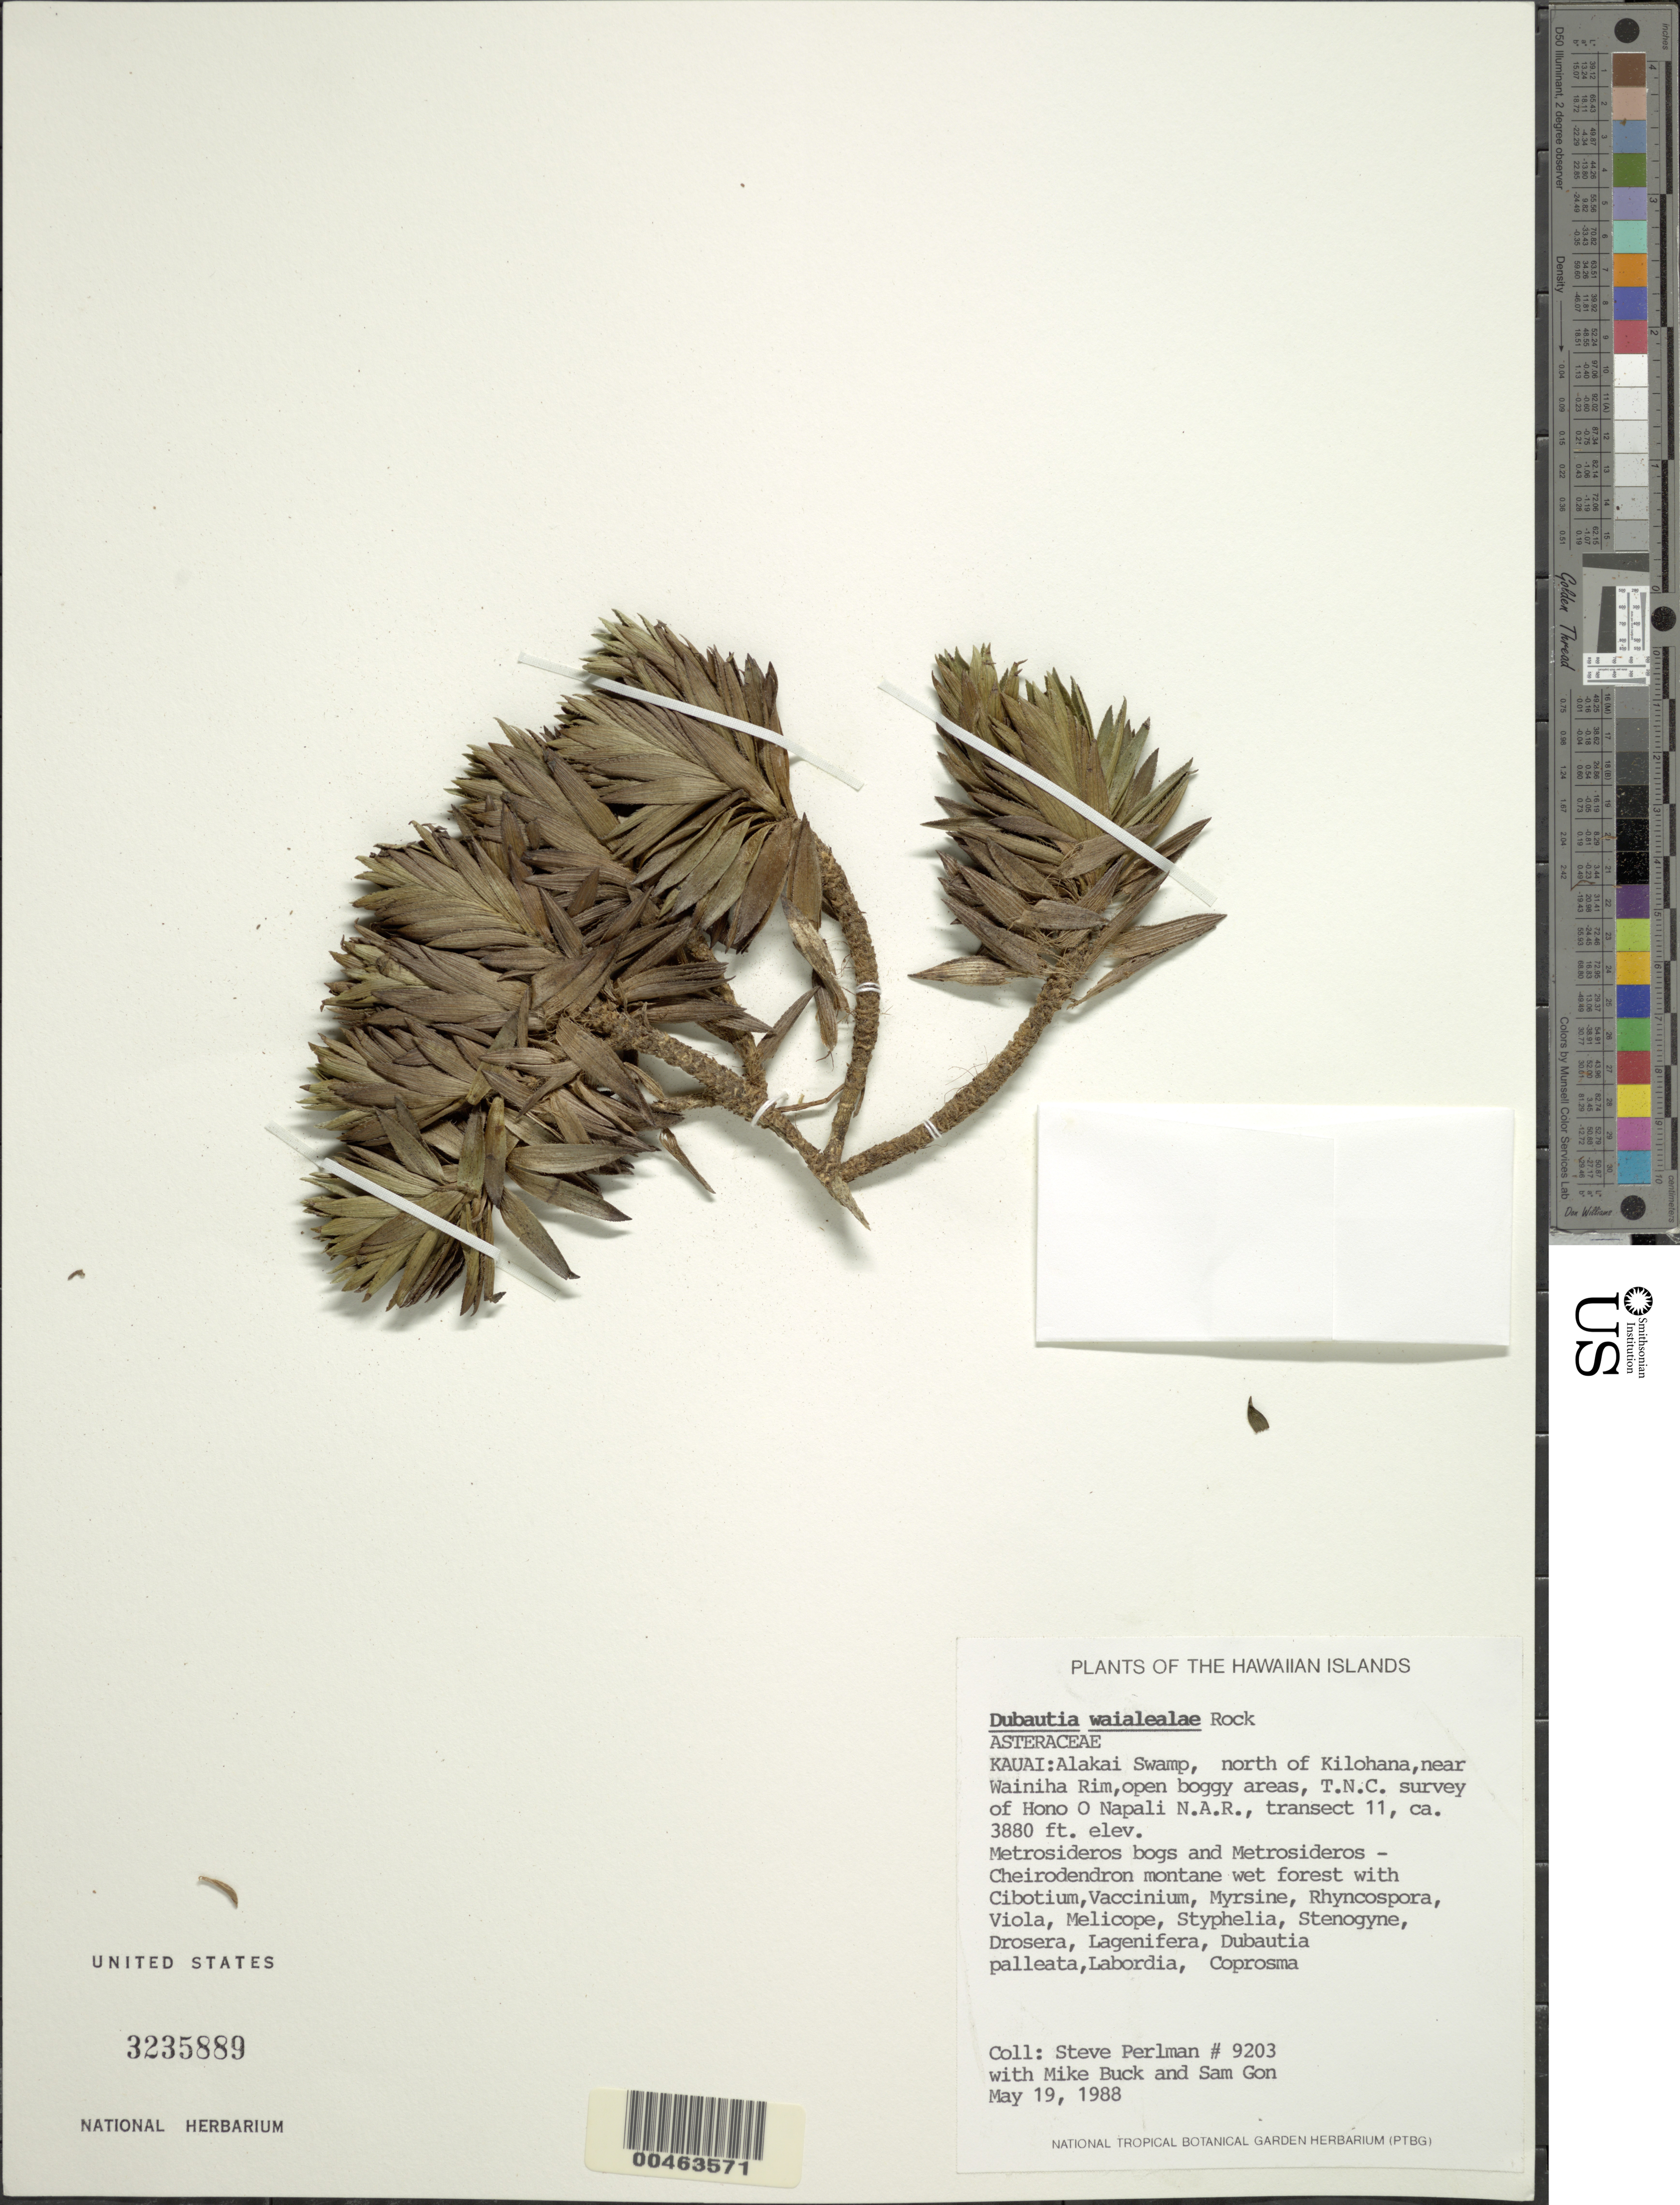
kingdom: Plantae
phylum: Tracheophyta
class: Magnoliopsida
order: Asterales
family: Asteraceae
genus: Dubautia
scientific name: Dubautia waialealae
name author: Rock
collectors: S. P. Perlman, M. Buck & S. Gon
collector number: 9203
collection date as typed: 19 May 1988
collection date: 1988-05-19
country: United States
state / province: Hawaii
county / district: Kauai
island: Kaua'i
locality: Alakai Swamp, north of Kilohana, near Wainiha Rim, T.N.C. survey of Hono O Napali N.A.R., transect 11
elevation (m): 1183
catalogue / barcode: US 3235889